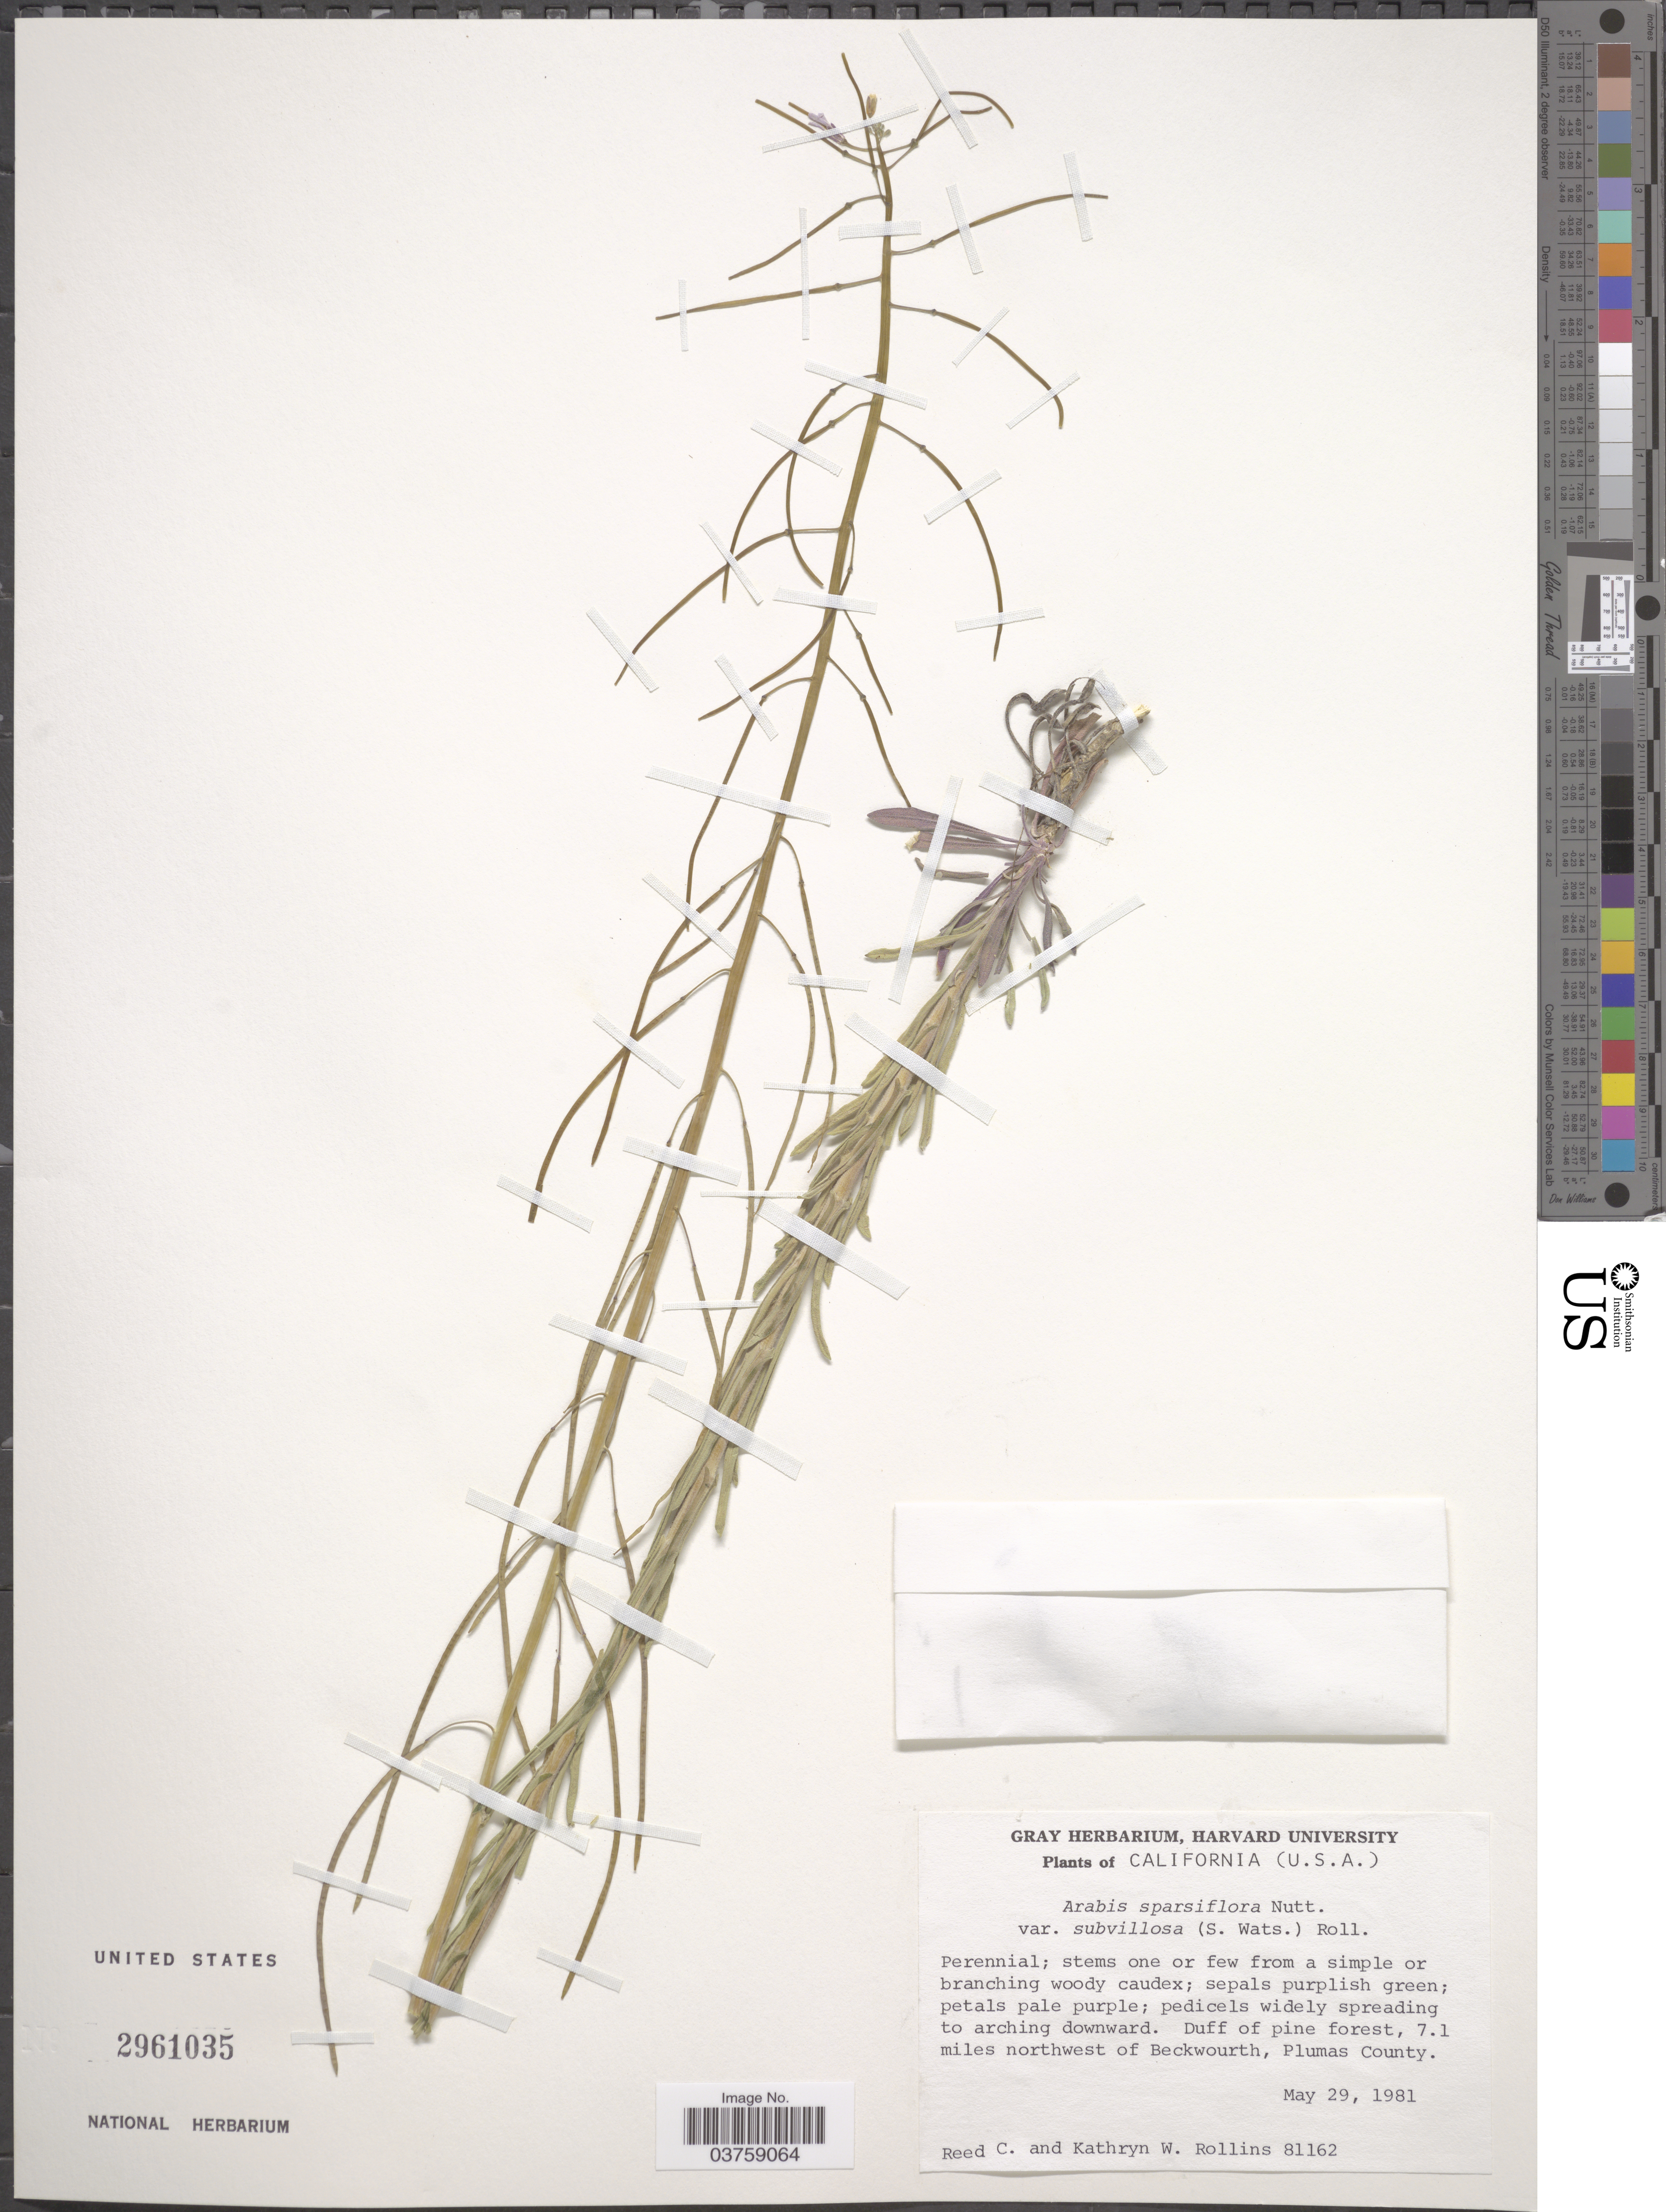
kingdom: Plantae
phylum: Tracheophyta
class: Magnoliopsida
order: Brassicales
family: Brassicaceae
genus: Arabis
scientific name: Arabis sparsiflora var. subvillosa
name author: (S. Watson) Rollins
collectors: R. C. Rollins & K. W. Rollins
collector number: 81162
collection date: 1981-05-29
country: United States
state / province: California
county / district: Plumas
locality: Duff of pine forest, 7.1 miles northwest of Beckwourth, Plumas County.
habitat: duff of pine forest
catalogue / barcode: US 2961035